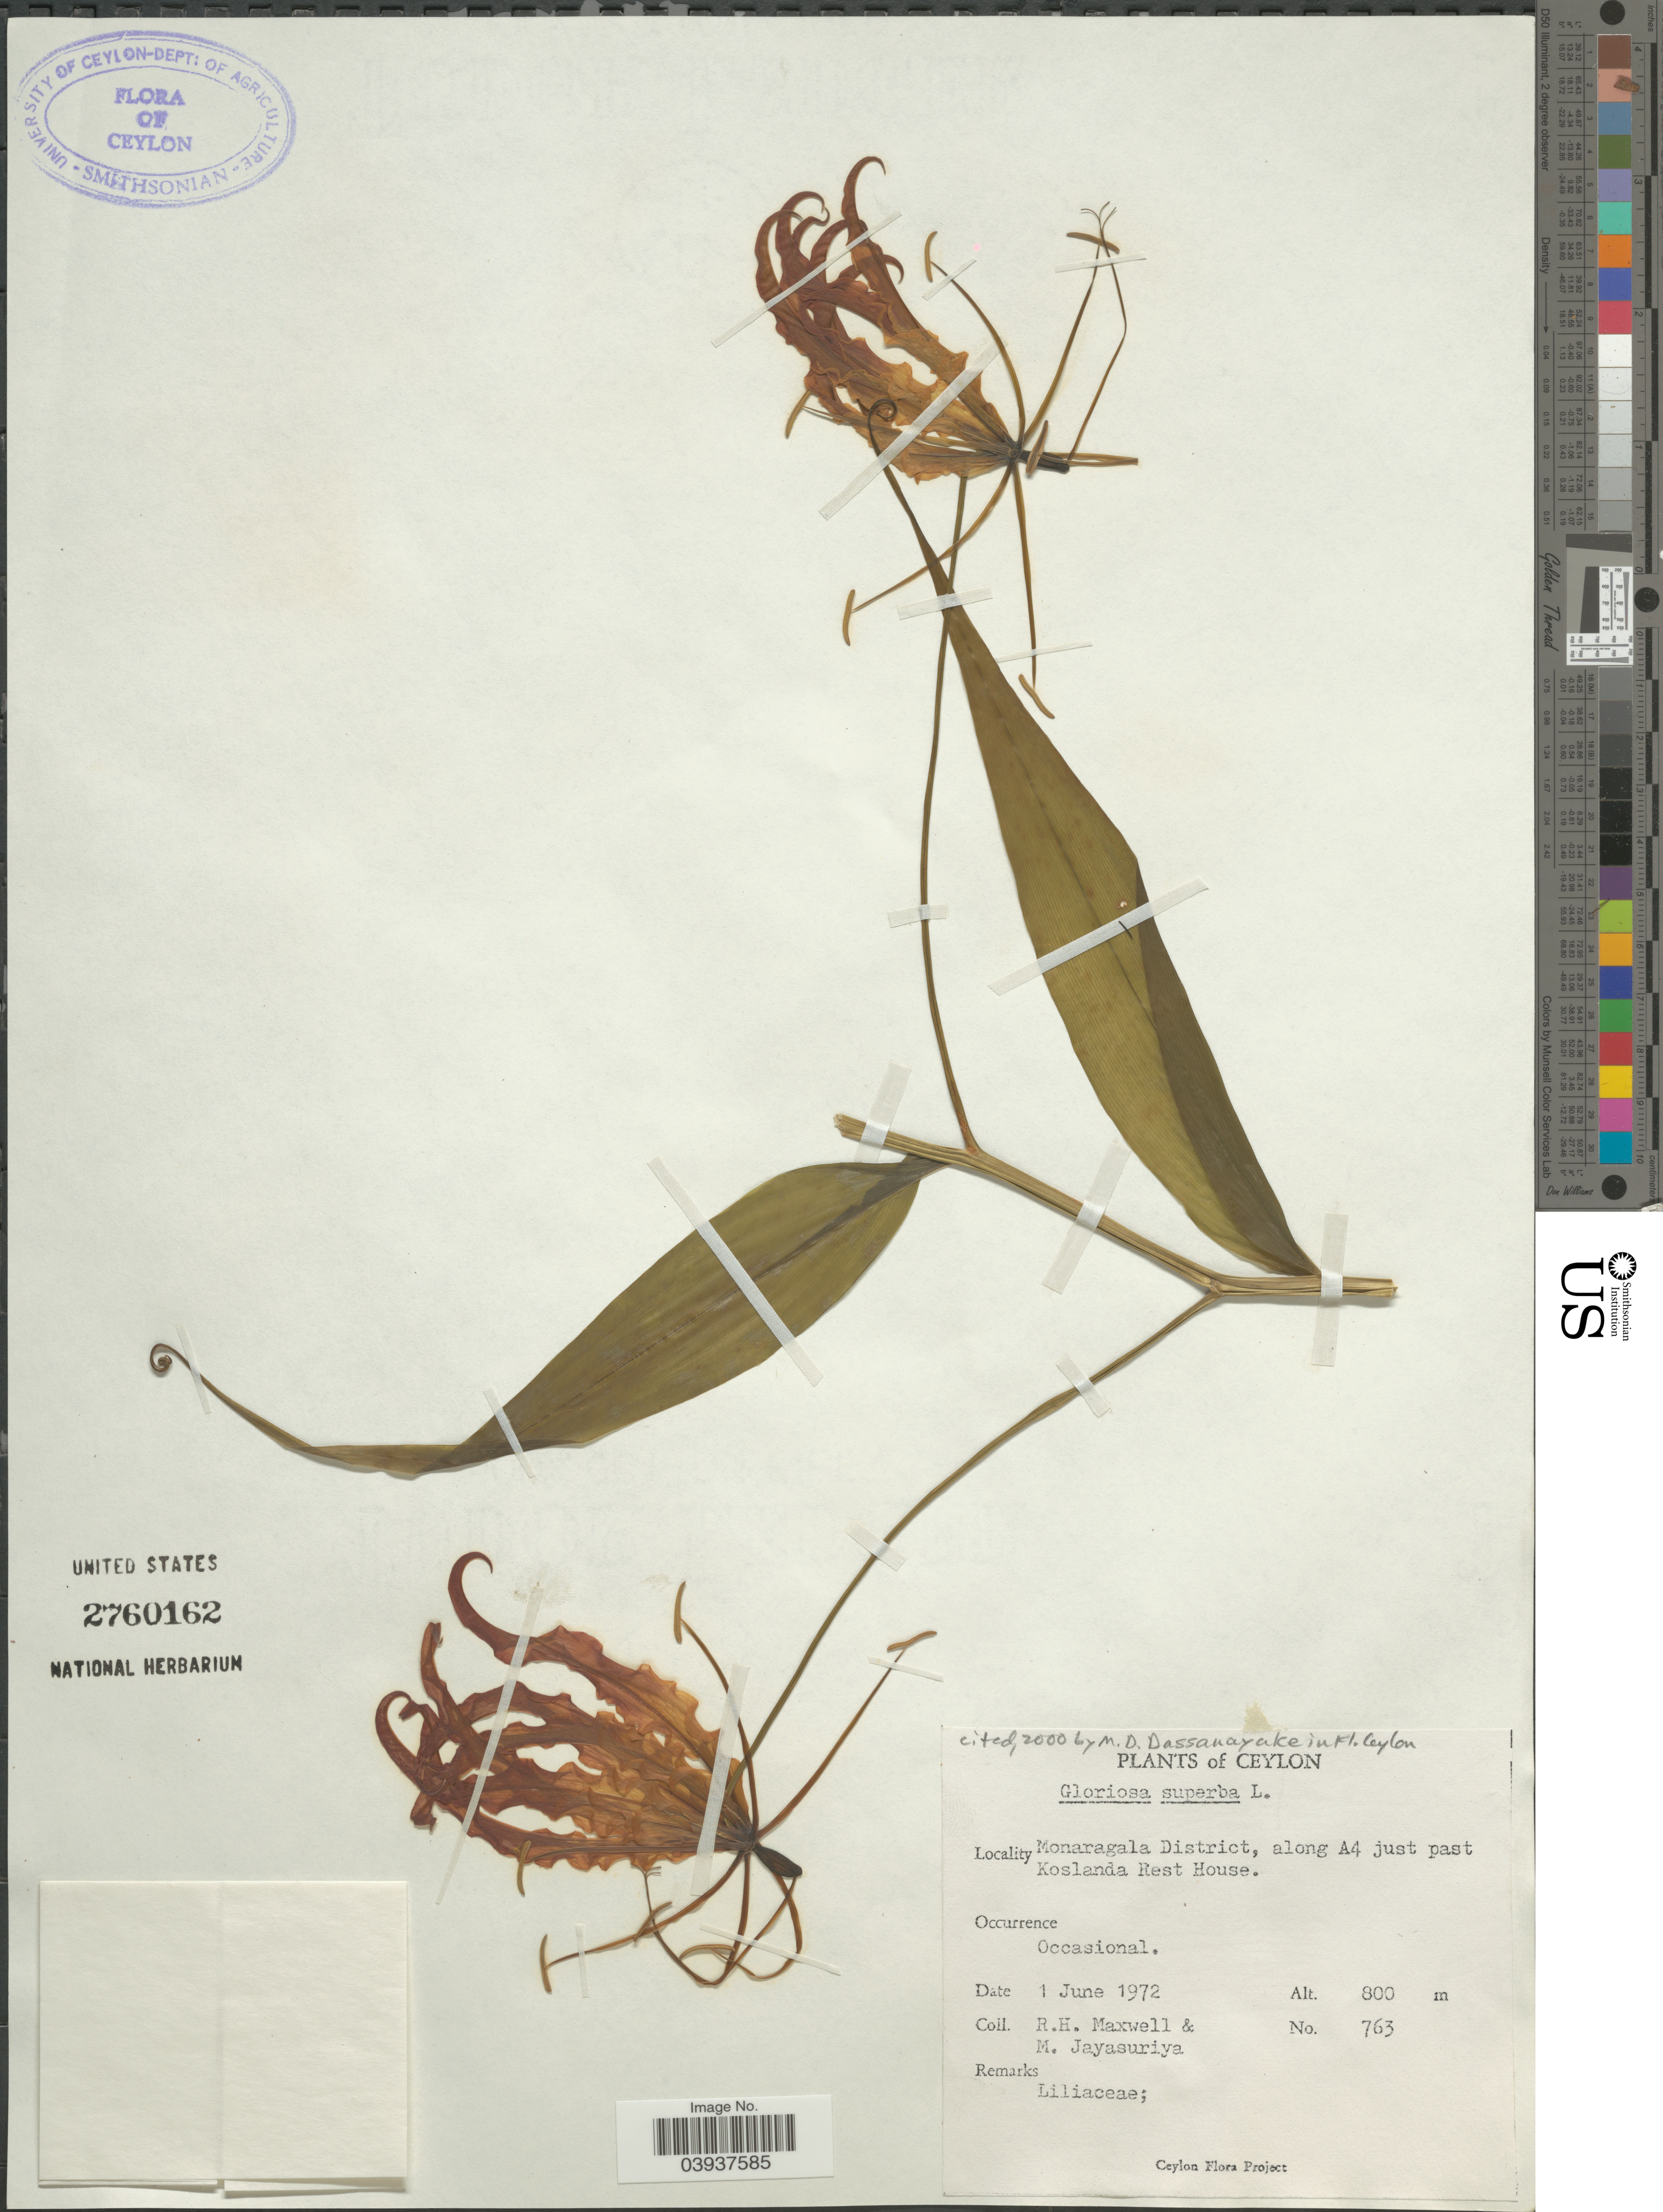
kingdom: Plantae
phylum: Tracheophyta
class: Liliopsida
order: Liliales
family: Colchicaceae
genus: Gloriosa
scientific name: Gloriosa superba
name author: L.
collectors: R. Maxwell & M. Jayasuriya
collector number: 763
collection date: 1972-06-01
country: Sri Lanka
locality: Ceylon. Monaragala District, along A4 just past Koslanda Rest House.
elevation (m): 800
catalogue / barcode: US 2760162